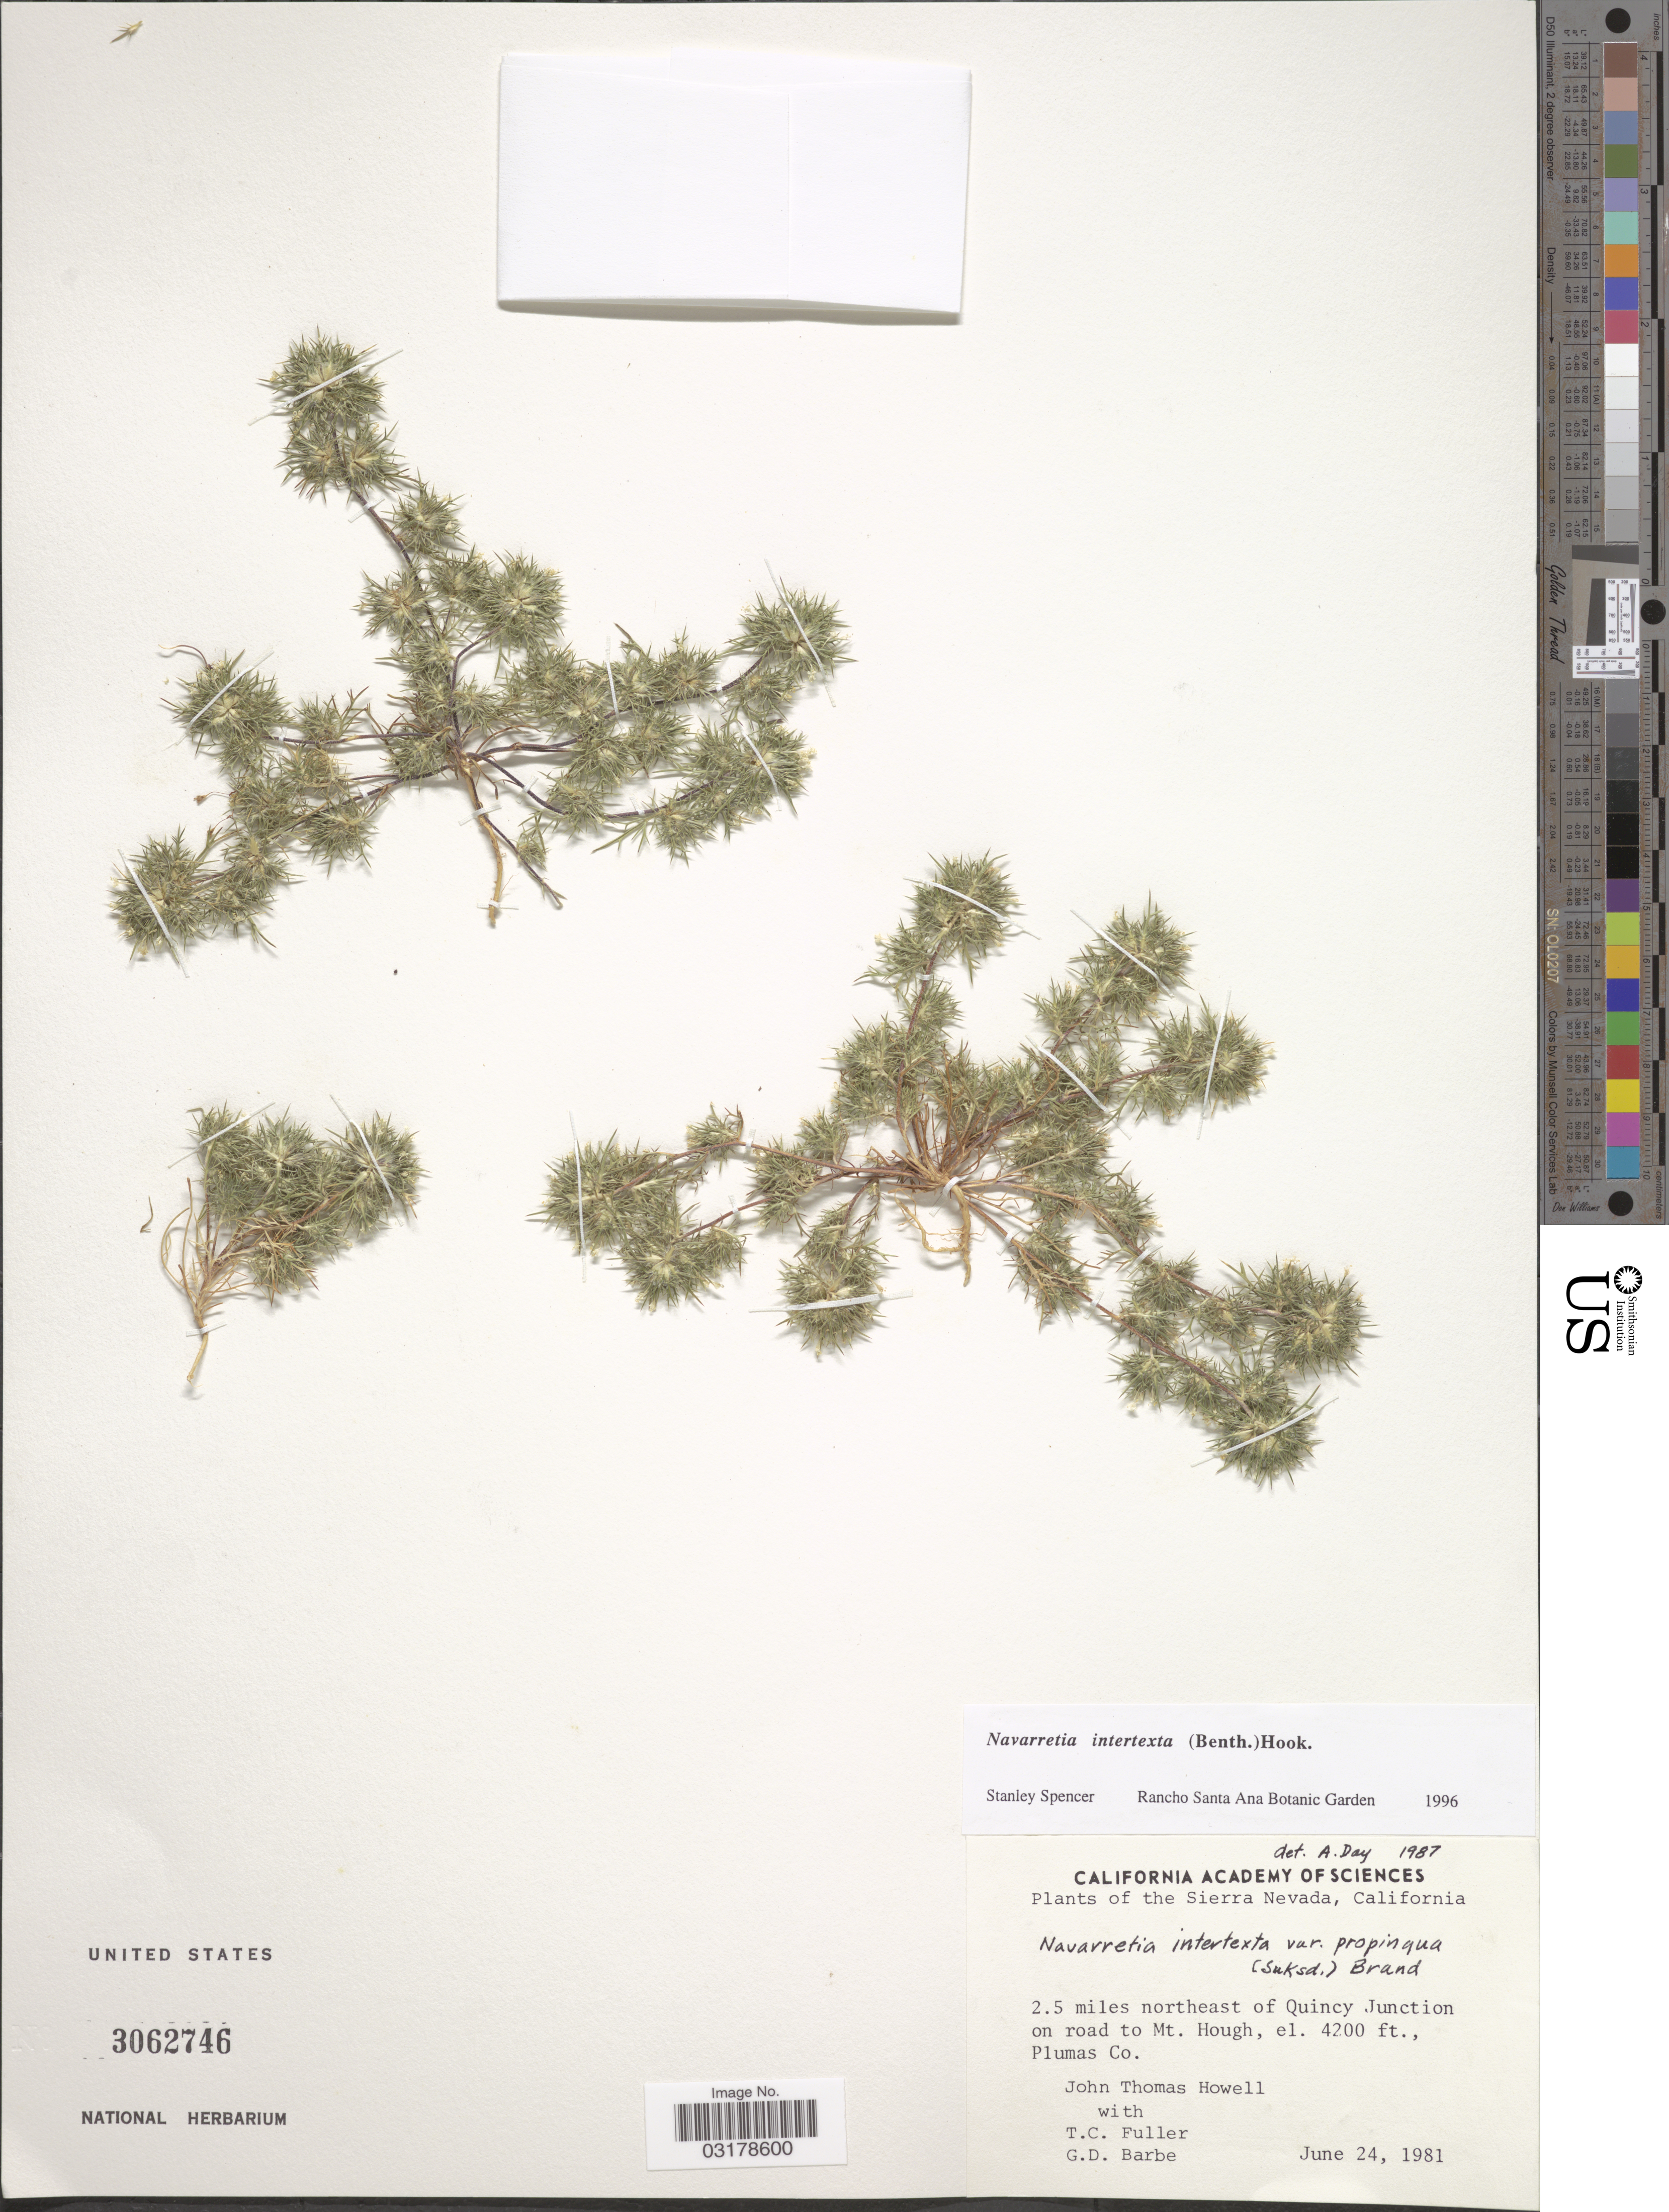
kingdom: Plantae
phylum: Tracheophyta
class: Magnoliopsida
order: Ericales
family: Polemoniaceae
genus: Navarretia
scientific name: Navarretia intertexta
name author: (Benth.) Hook.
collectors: J. T. Howell & T. Fuller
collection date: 1981-06-24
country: United States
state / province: California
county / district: Plumas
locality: The Sierra Nevada. 2.5 miles northeast of Quincy Junction on road to Mt. Hough, Plumas Co.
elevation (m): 1280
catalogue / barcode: US 3062746